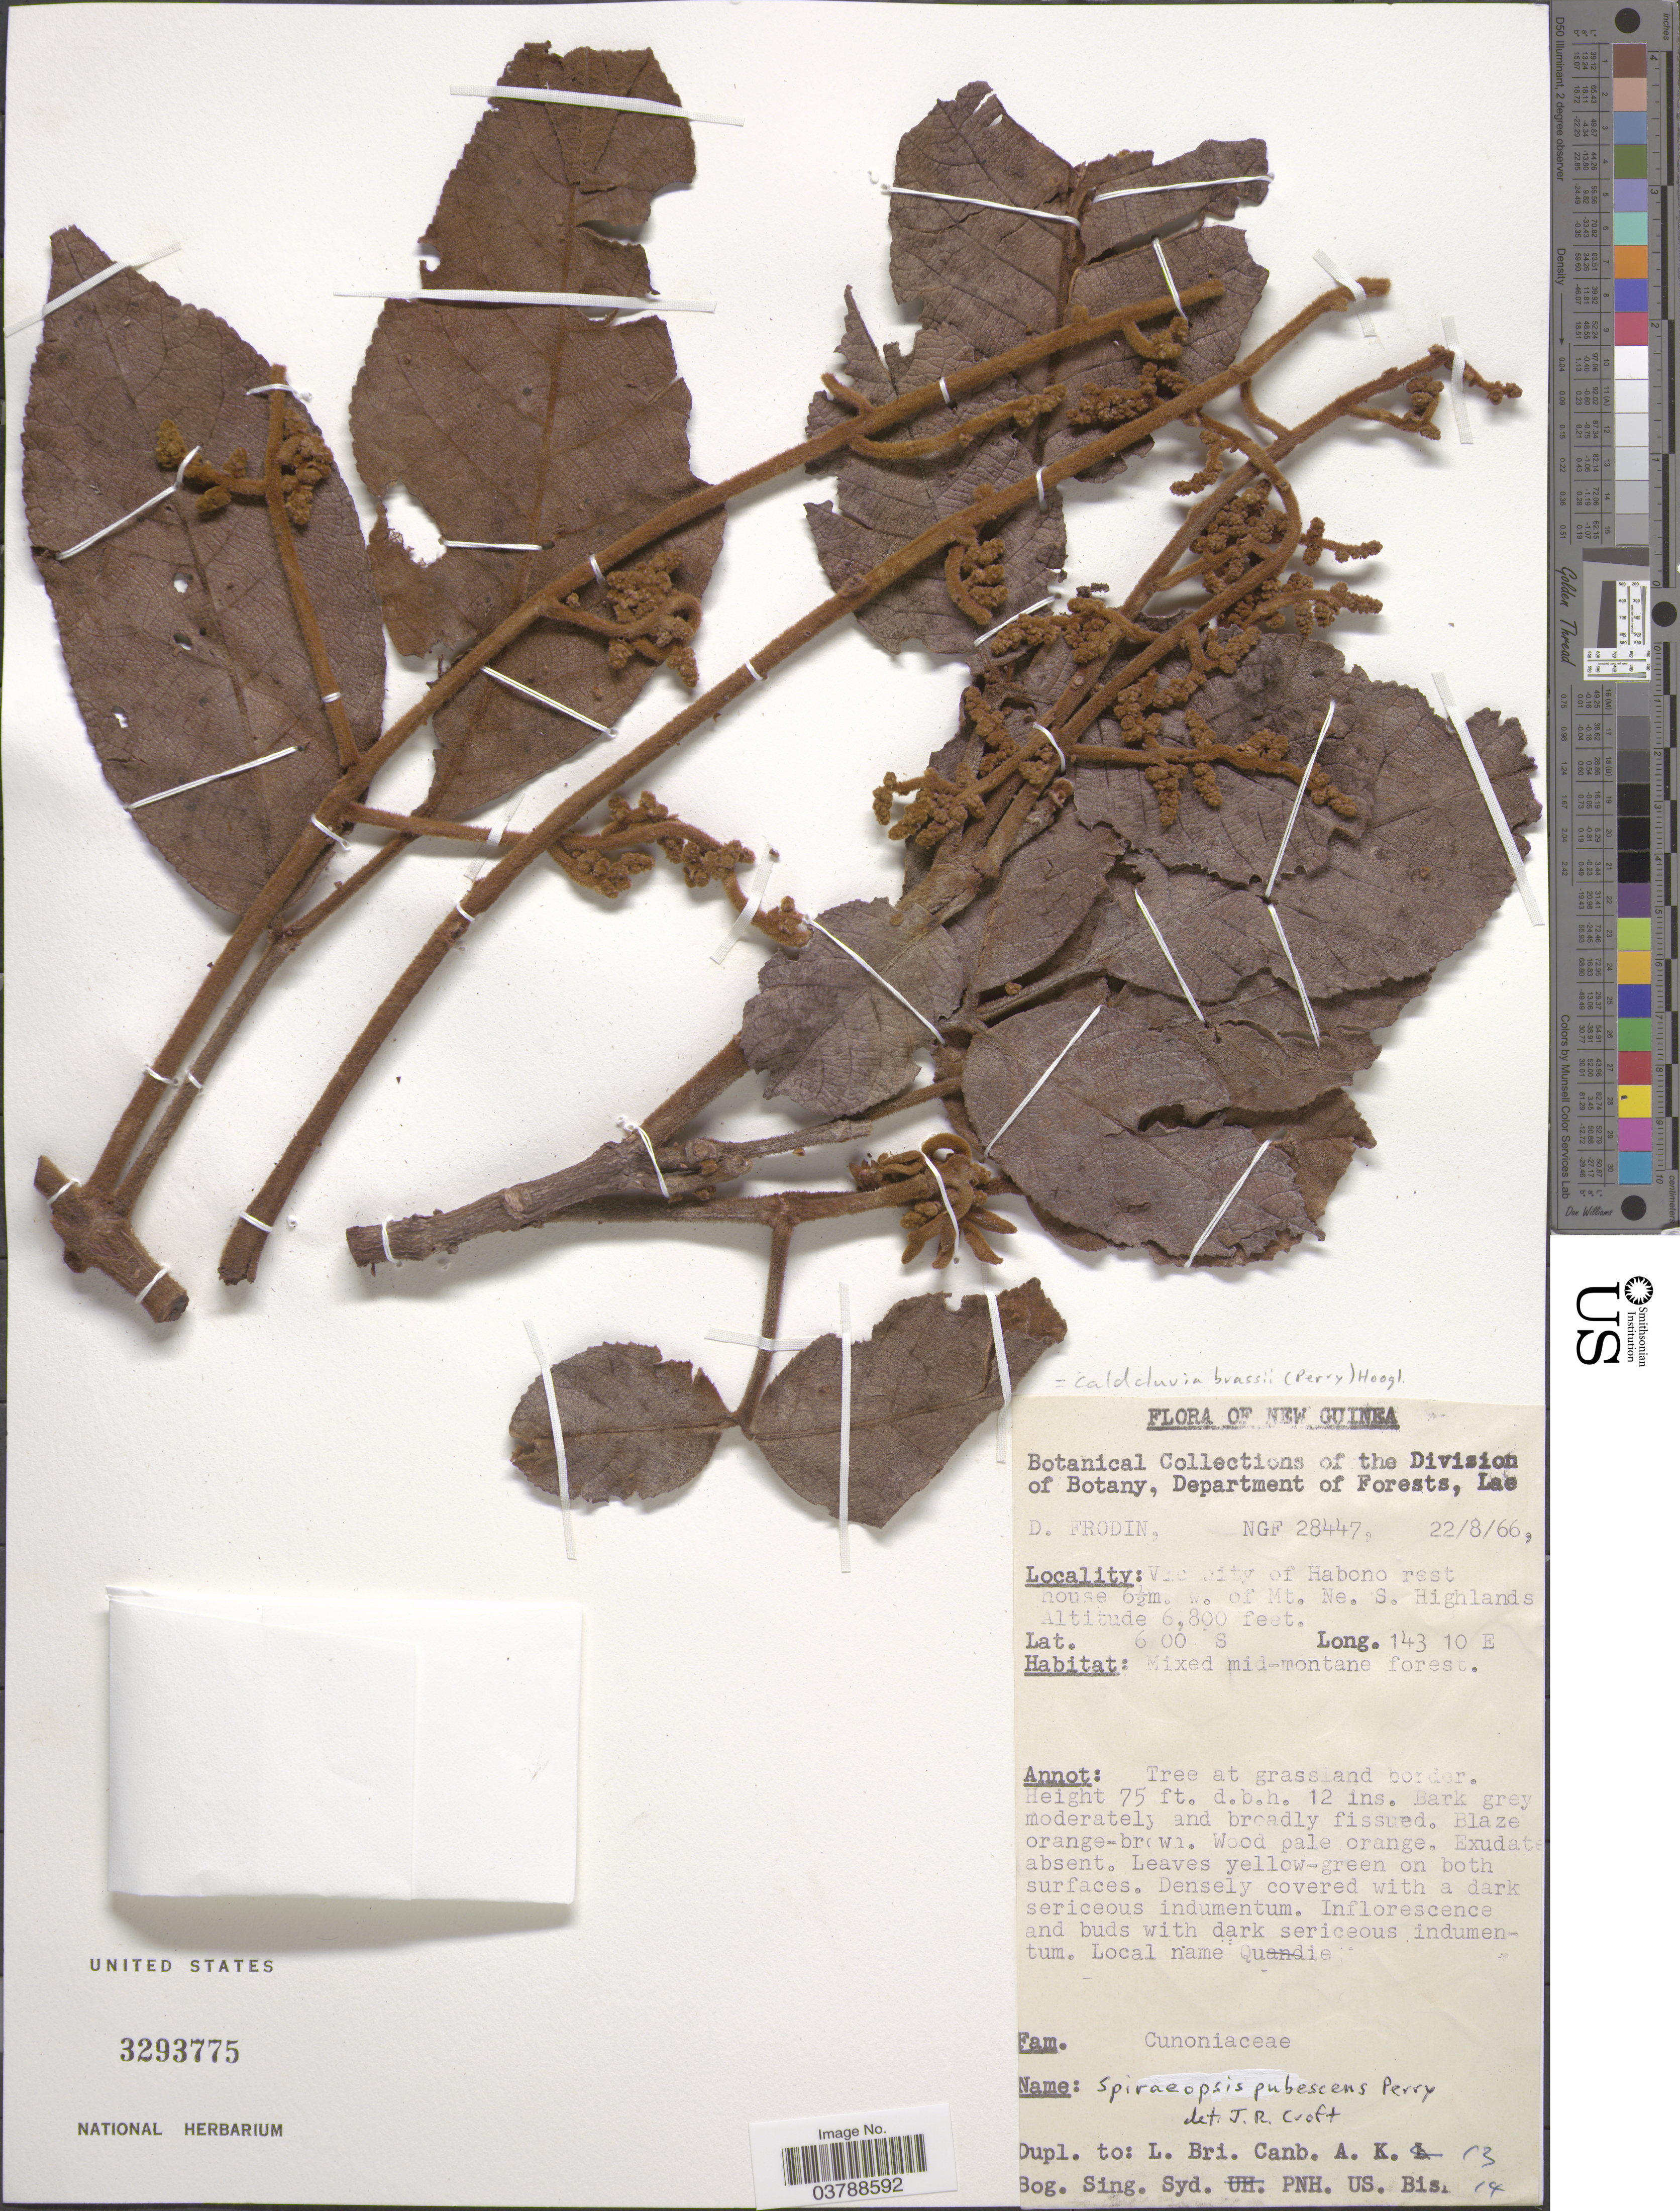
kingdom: Plantae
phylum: Tracheophyta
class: Magnoliopsida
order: Oxalidales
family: Cunoniaceae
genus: Caldcluvia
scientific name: Caldcluvia brassii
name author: (L.M. Perry) Hoogland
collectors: D. Frodin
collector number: NGF28447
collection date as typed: Transcribed d/m/y: 22/8/66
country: Papua New Guinea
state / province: Southern Highlands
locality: New Guinea. Vicinity of Habono rest house 6½ m. W. of Mt. Ne. S. Highlands.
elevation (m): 2073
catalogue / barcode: US 3293775